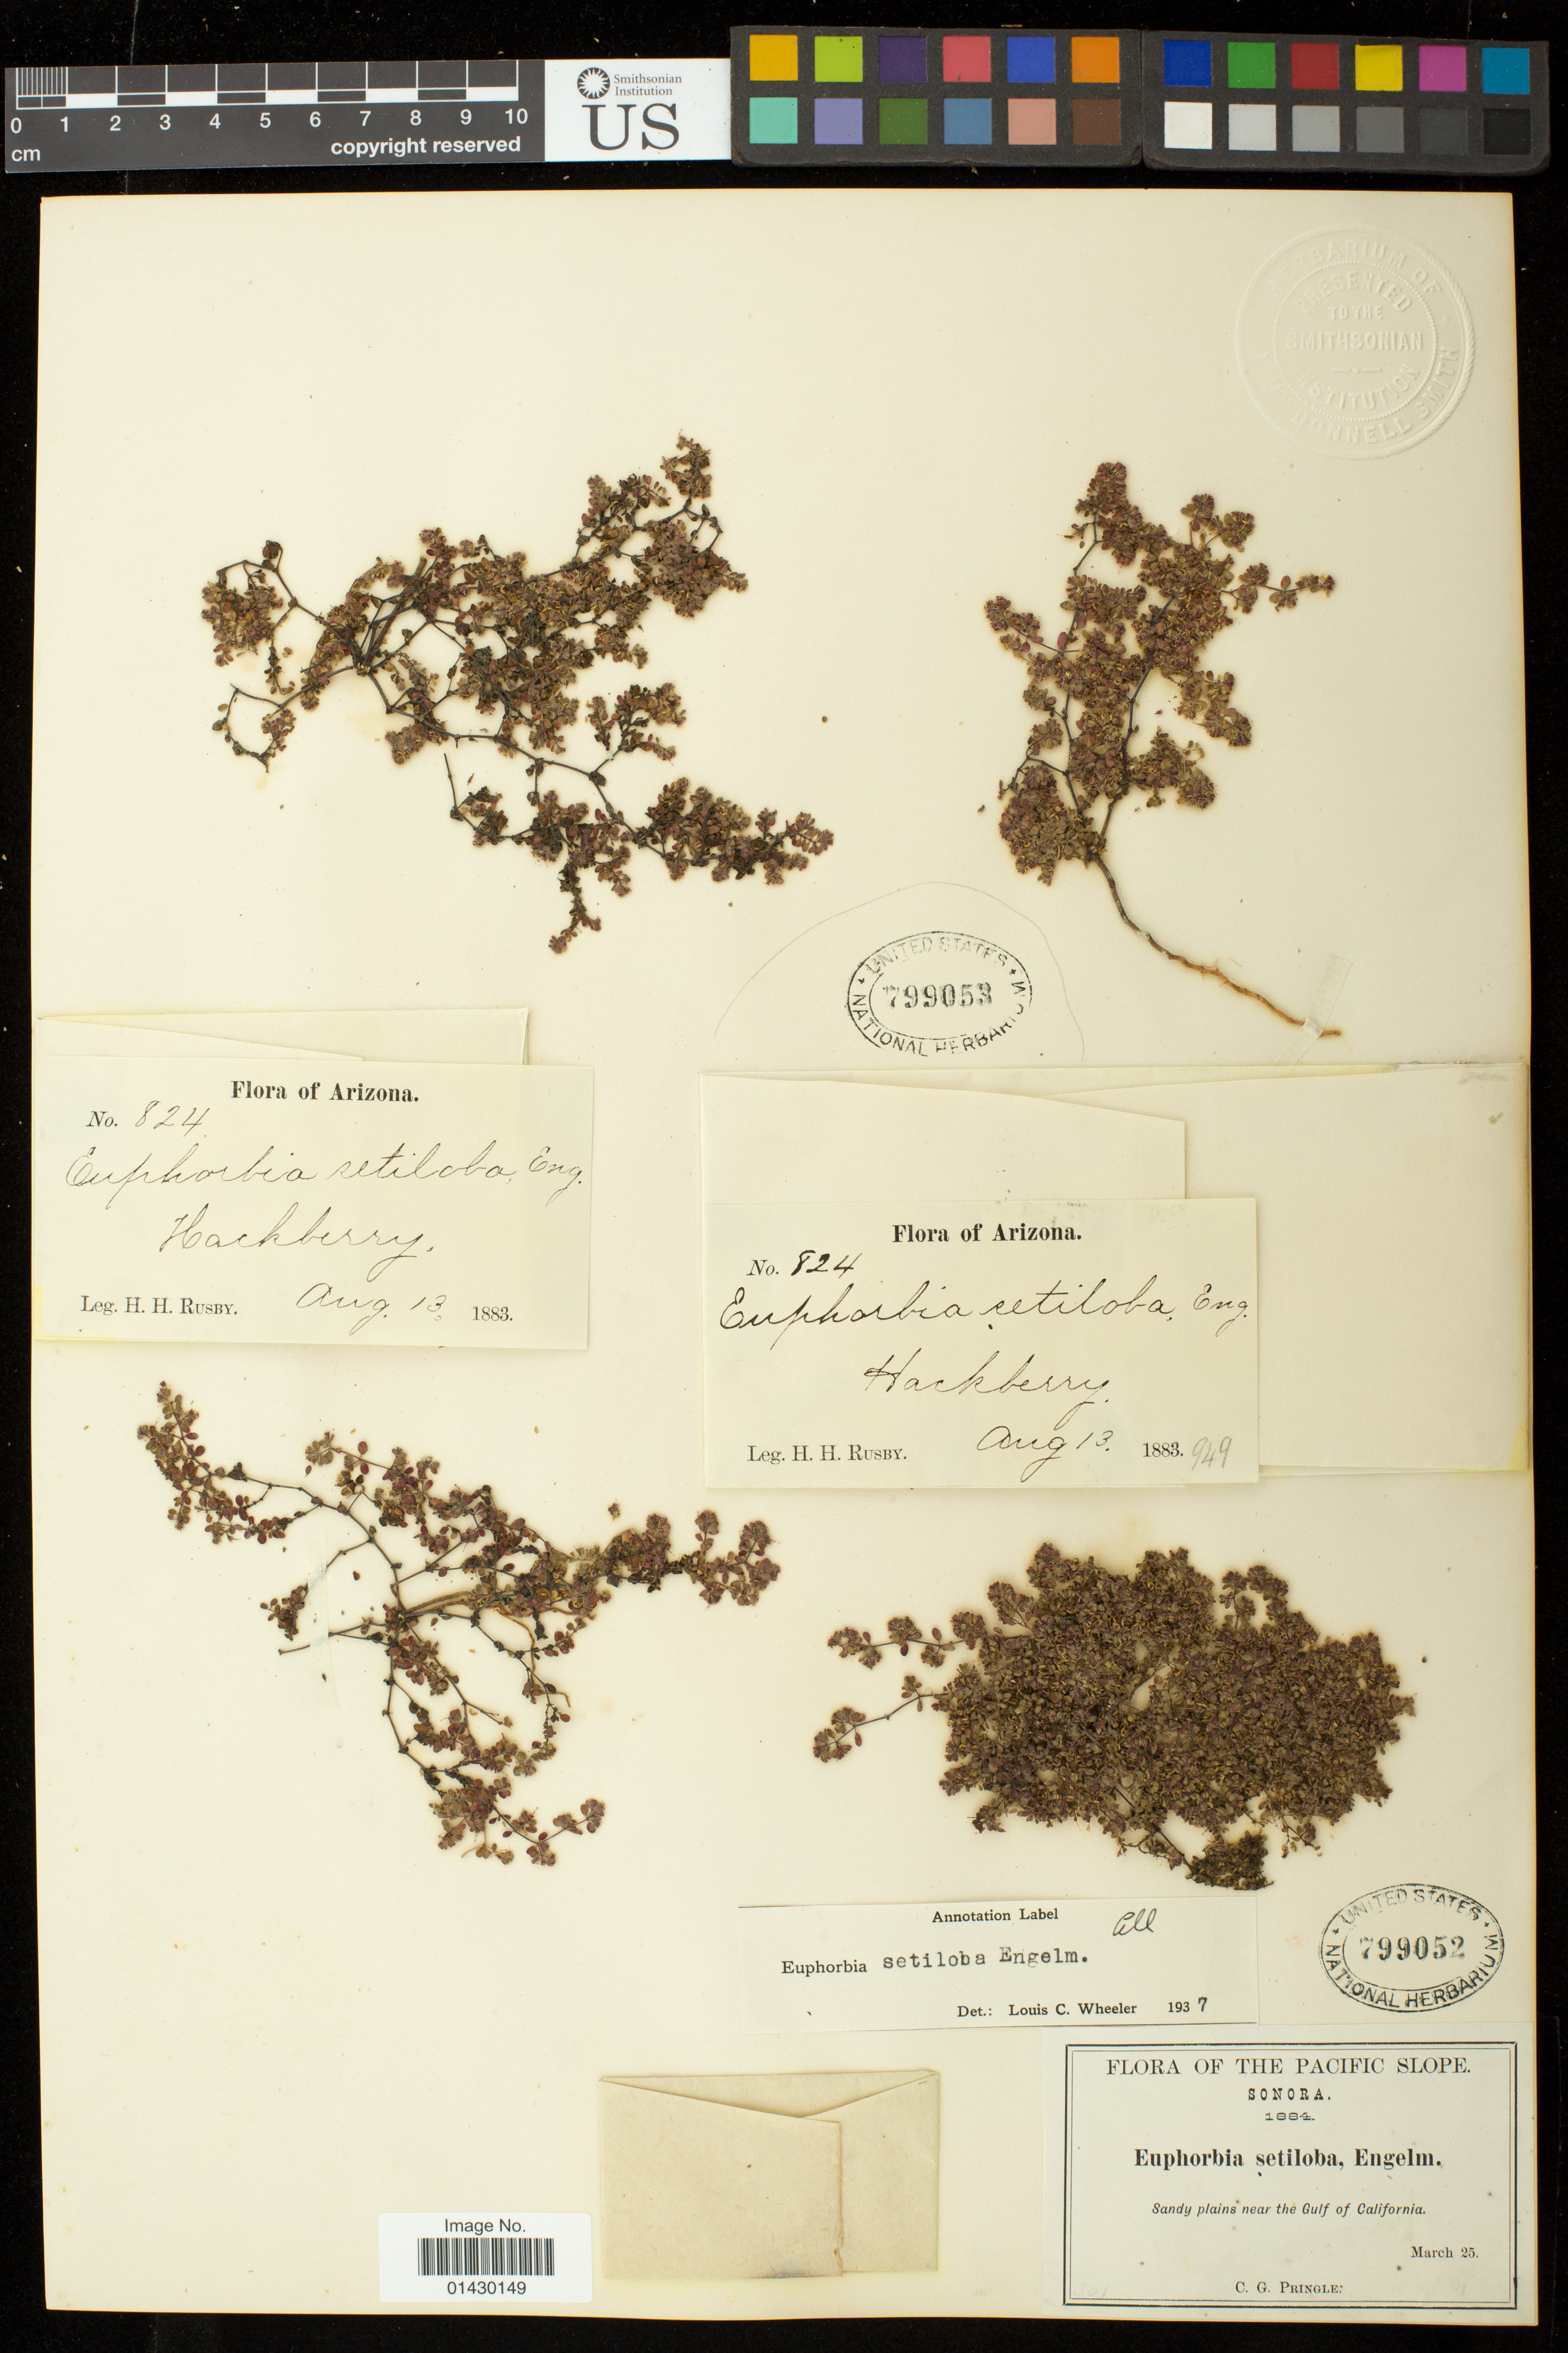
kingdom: Plantae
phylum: Tracheophyta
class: Magnoliopsida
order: Malpighiales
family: Euphorbiaceae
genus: Chamaesyce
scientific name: Chamaesyce setiloba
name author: (Engelm. ex Torr.) Norton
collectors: H. H. Rusby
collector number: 824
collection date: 1883-08-13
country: United States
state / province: Arizona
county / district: Mohave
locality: Hackberry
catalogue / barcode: US 799053-2